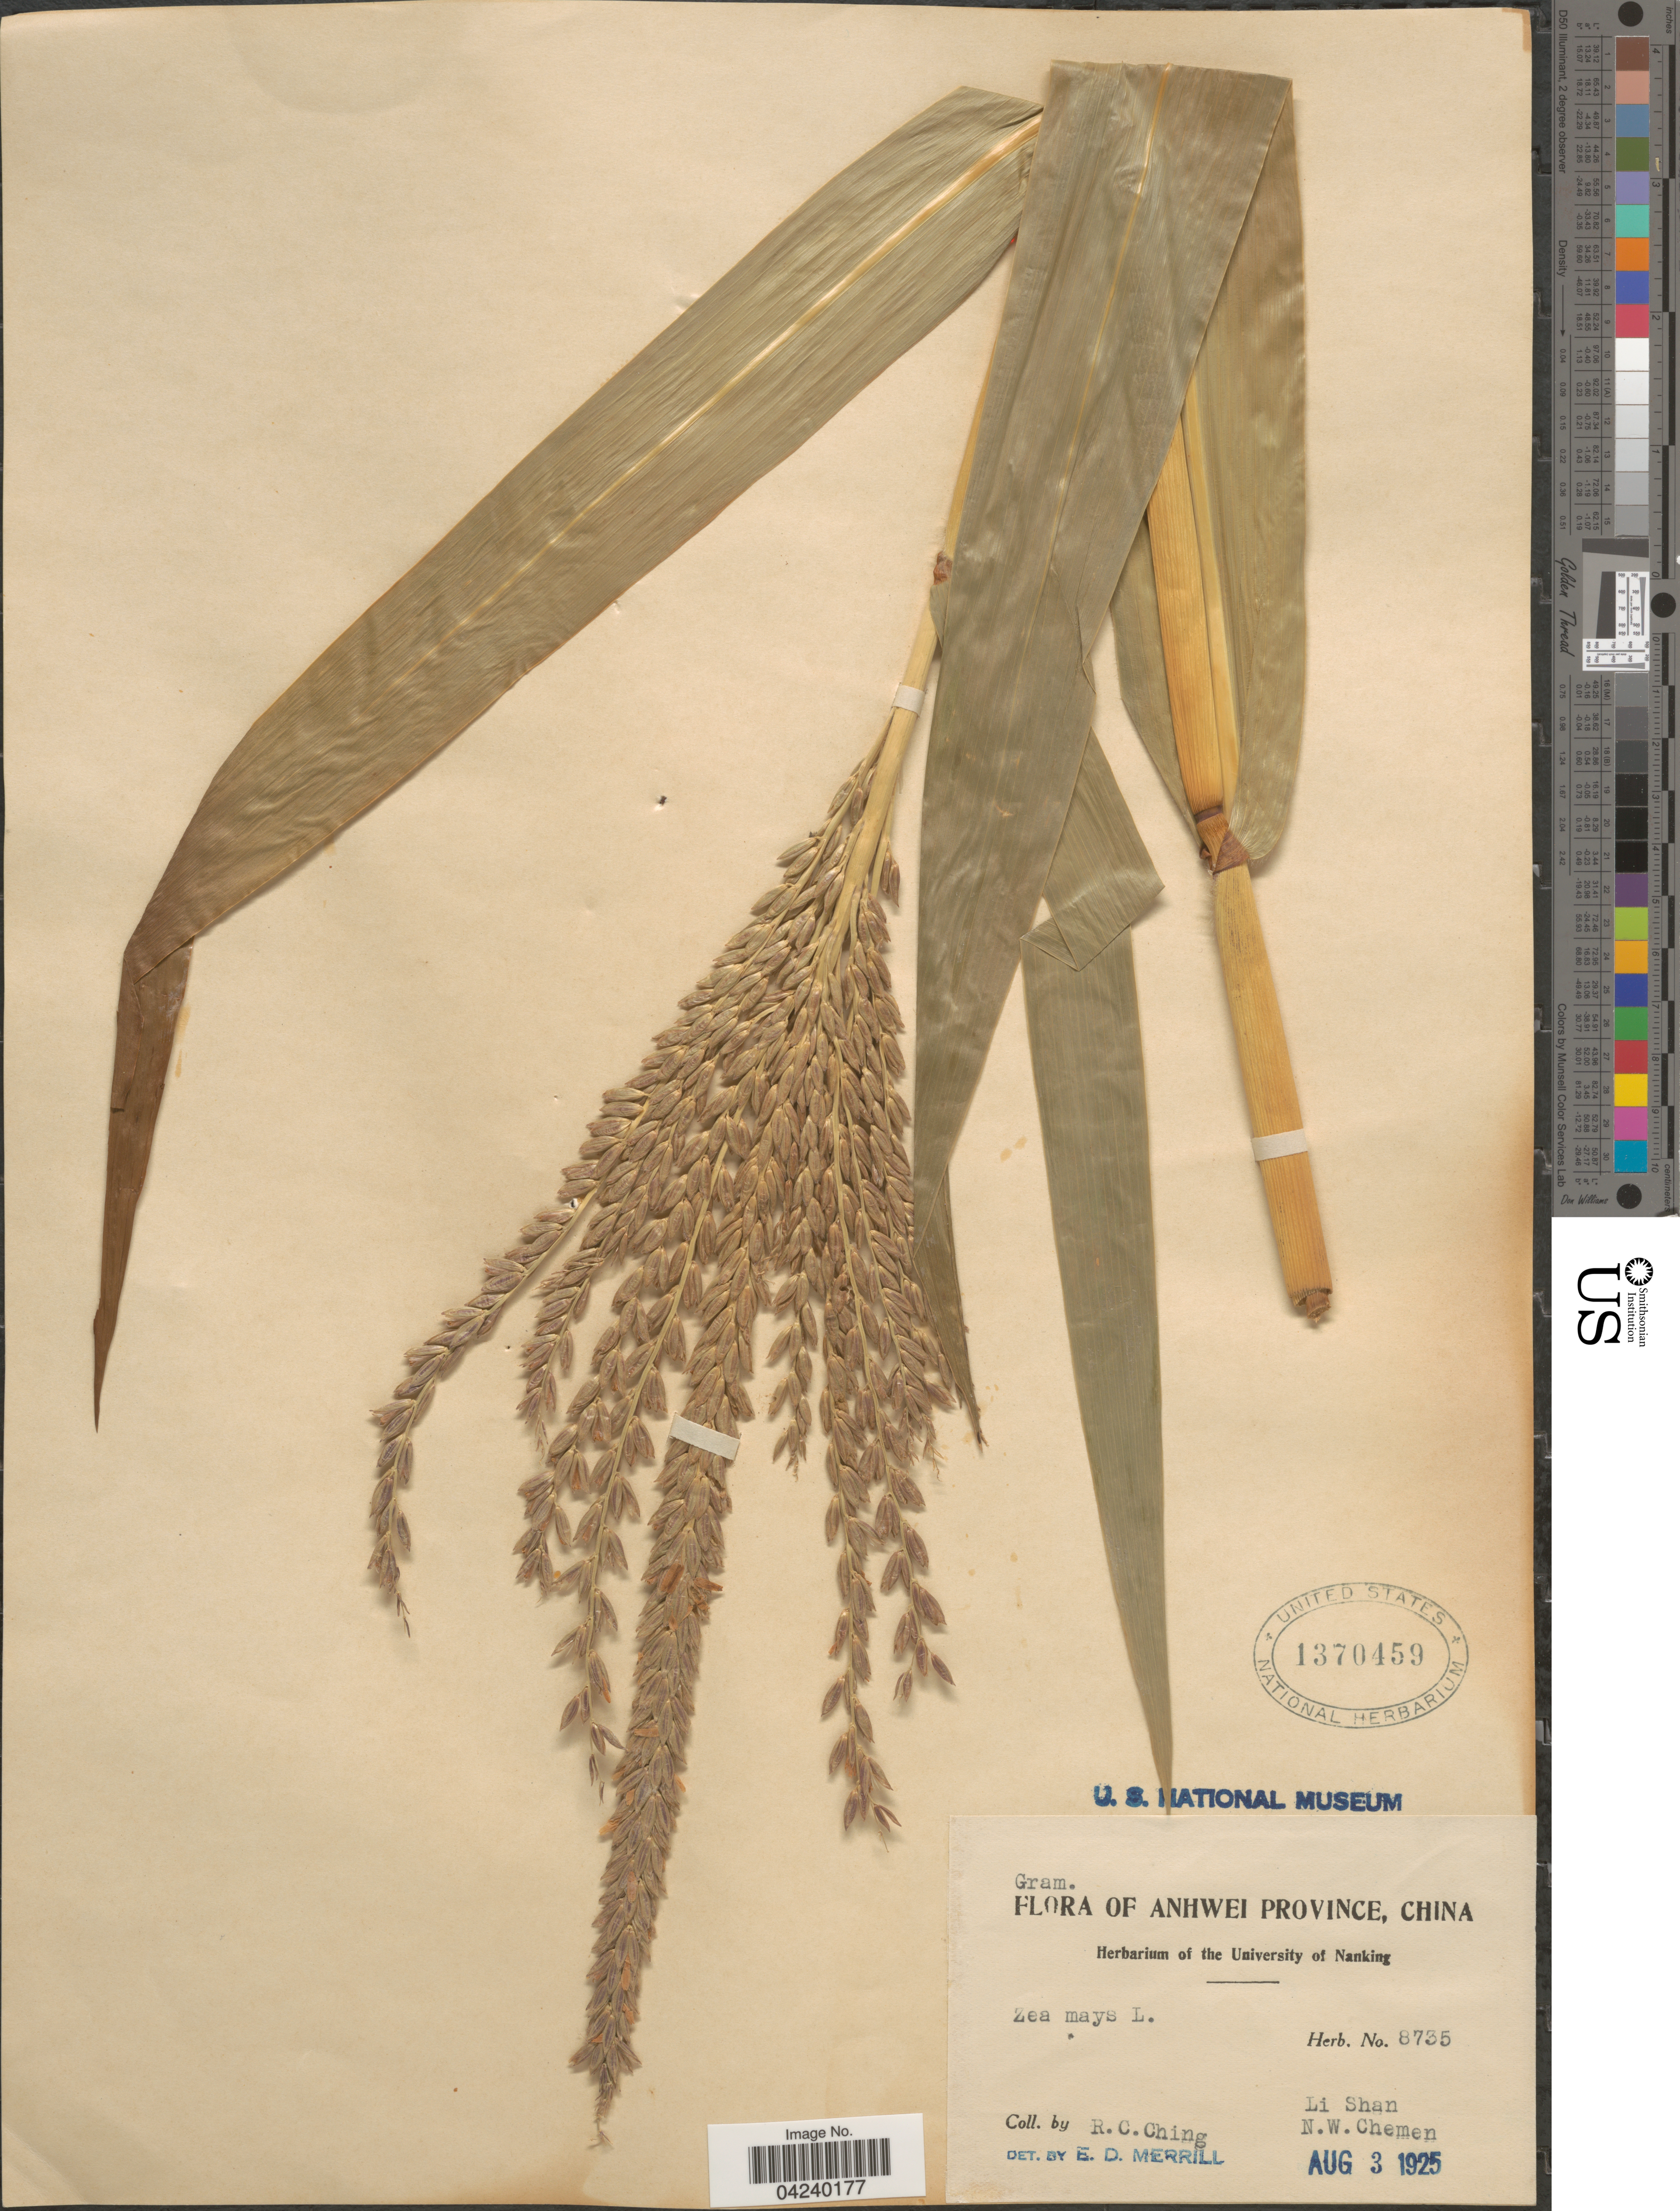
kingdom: Plantae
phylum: Tracheophyta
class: Liliopsida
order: Poales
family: Poaceae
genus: Zea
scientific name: Zea mays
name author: L.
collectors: R. C. Ching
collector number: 8735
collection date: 1925-08-03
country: China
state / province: Anhui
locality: Anhwei Province. Li Shan. N.W. Chemen.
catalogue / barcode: US 1370459